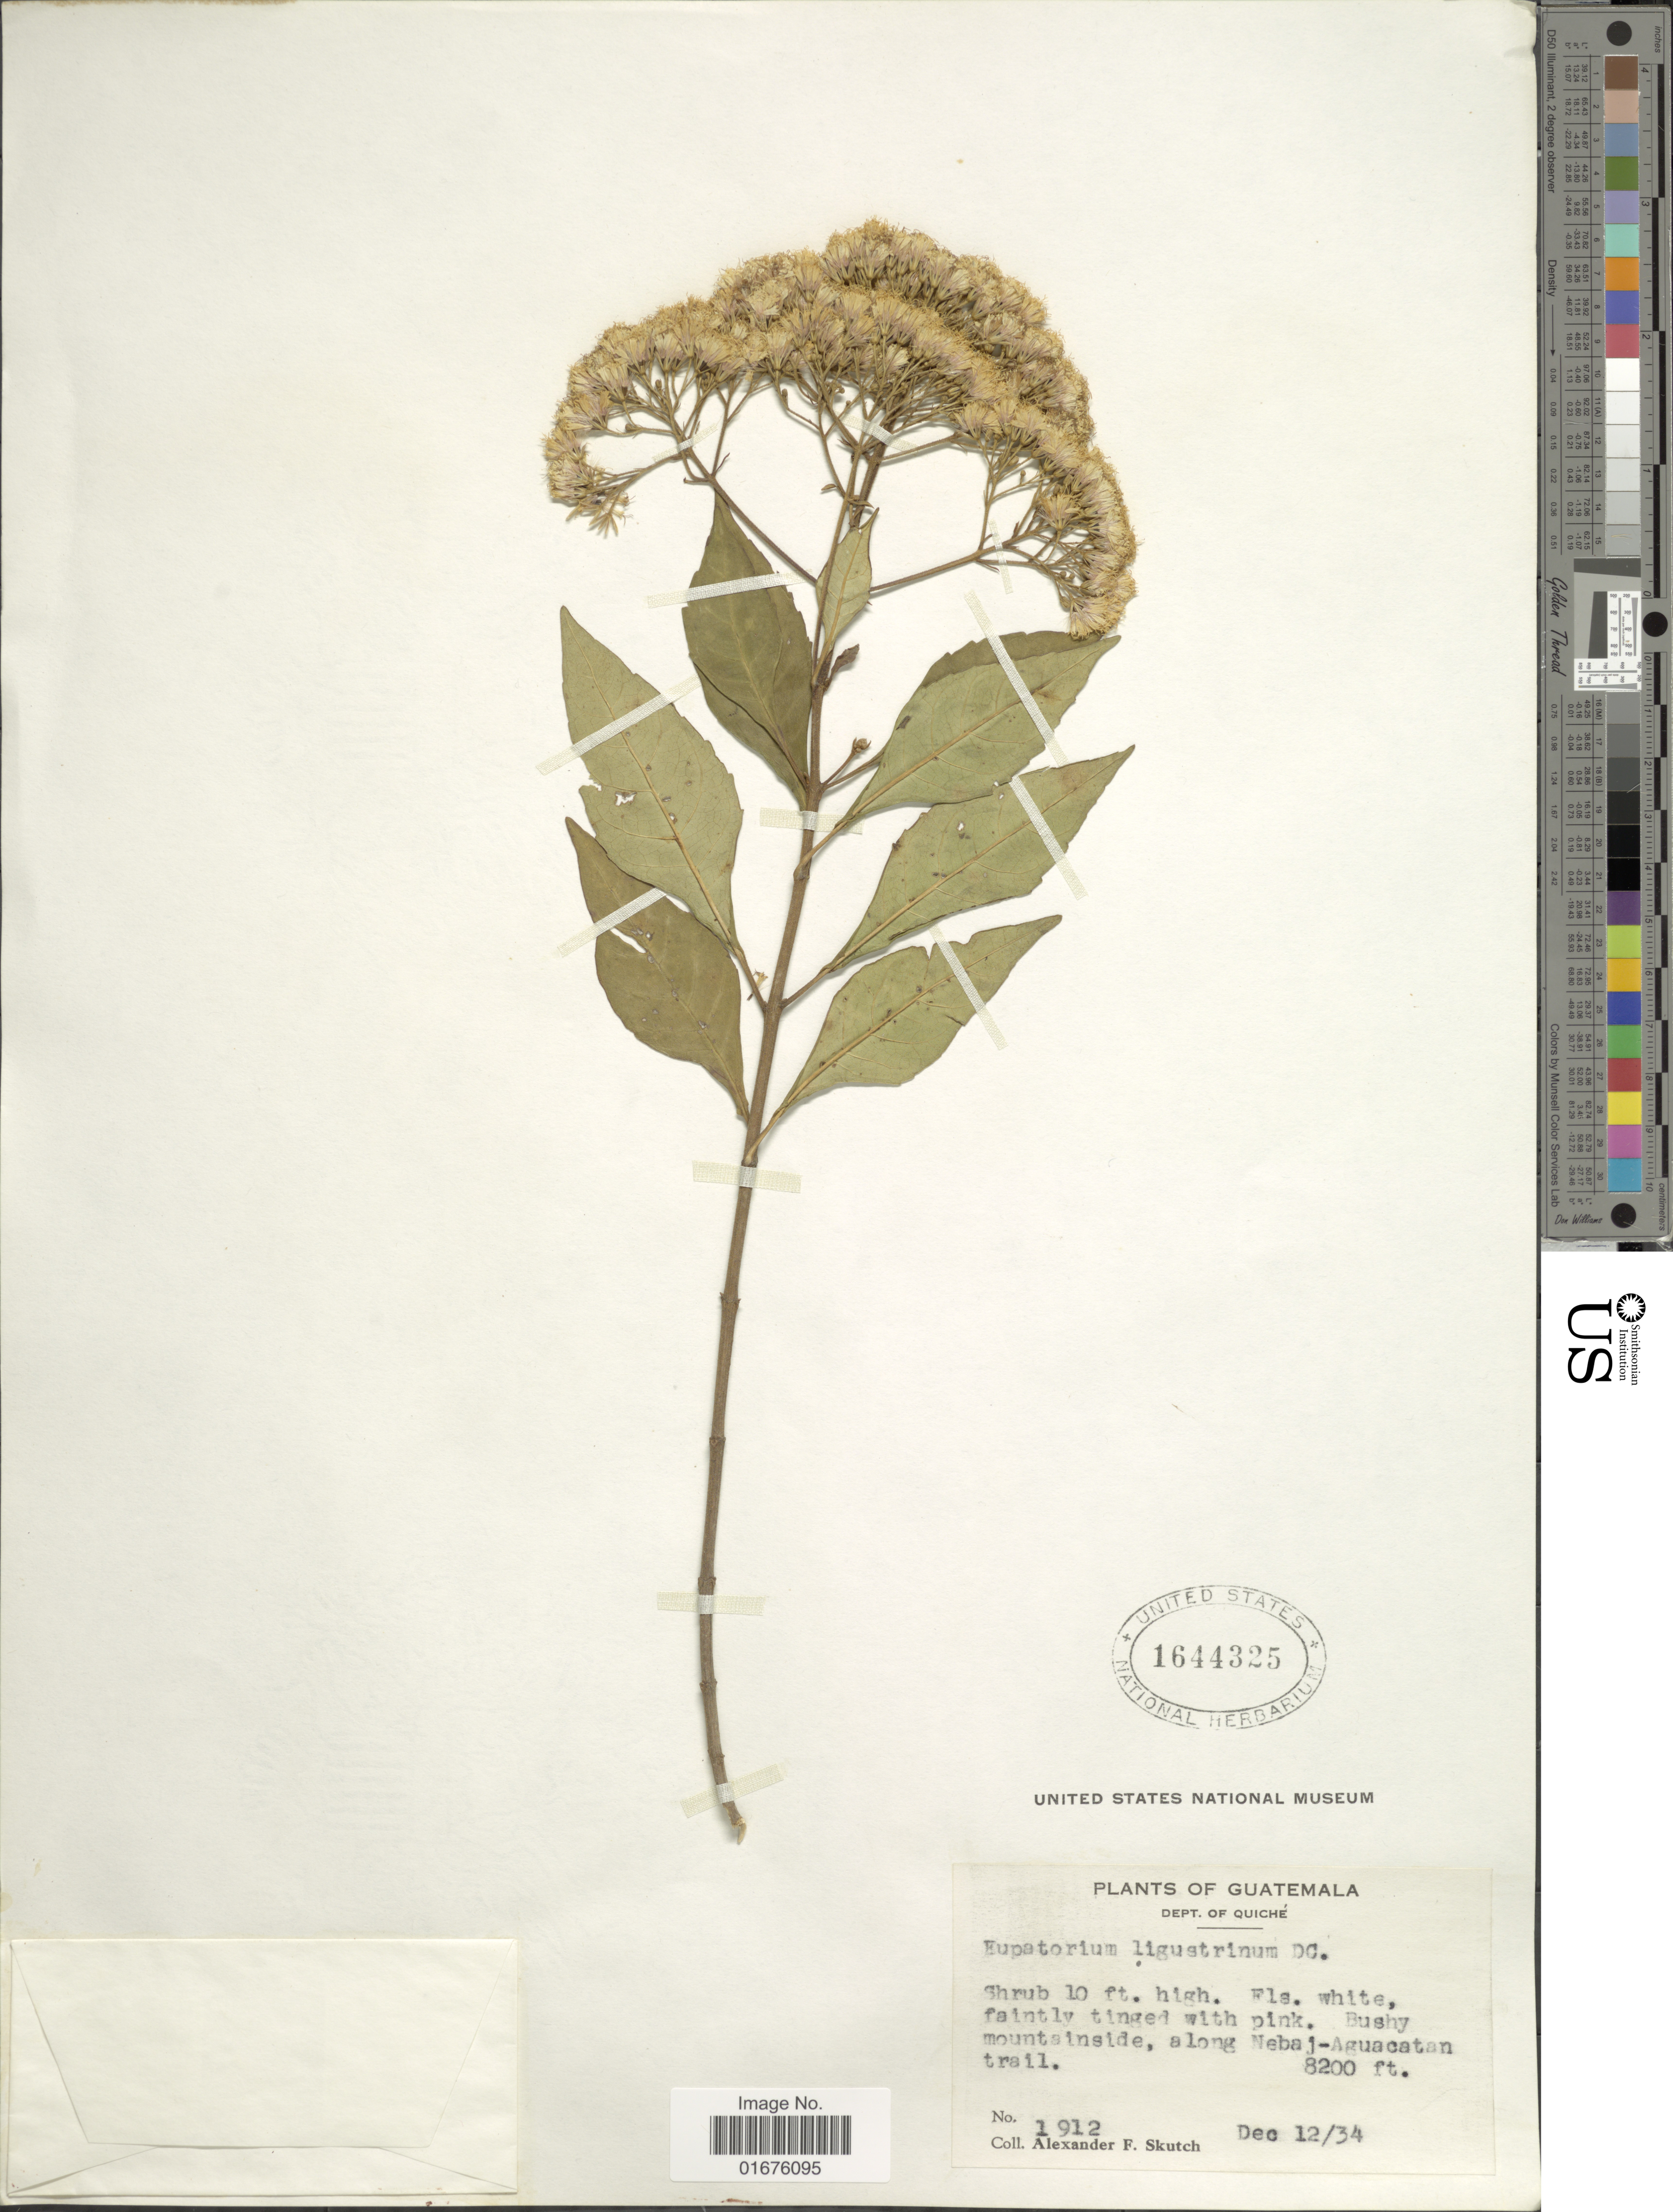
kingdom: Plantae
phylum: Tracheophyta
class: Magnoliopsida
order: Asterales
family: Asteraceae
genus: Ageratina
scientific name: Ageratina ligustrina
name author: (DC.) R.M. King & H. Rob.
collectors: A. F. Skutch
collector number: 1912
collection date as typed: Transcribed d/m/y: 12/12/34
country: Guatemala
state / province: El Quiché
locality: Dept. of Quiché, Bushy mountsinside, along Nebaj- Aguacatan trail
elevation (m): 2499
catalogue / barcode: US 1644325